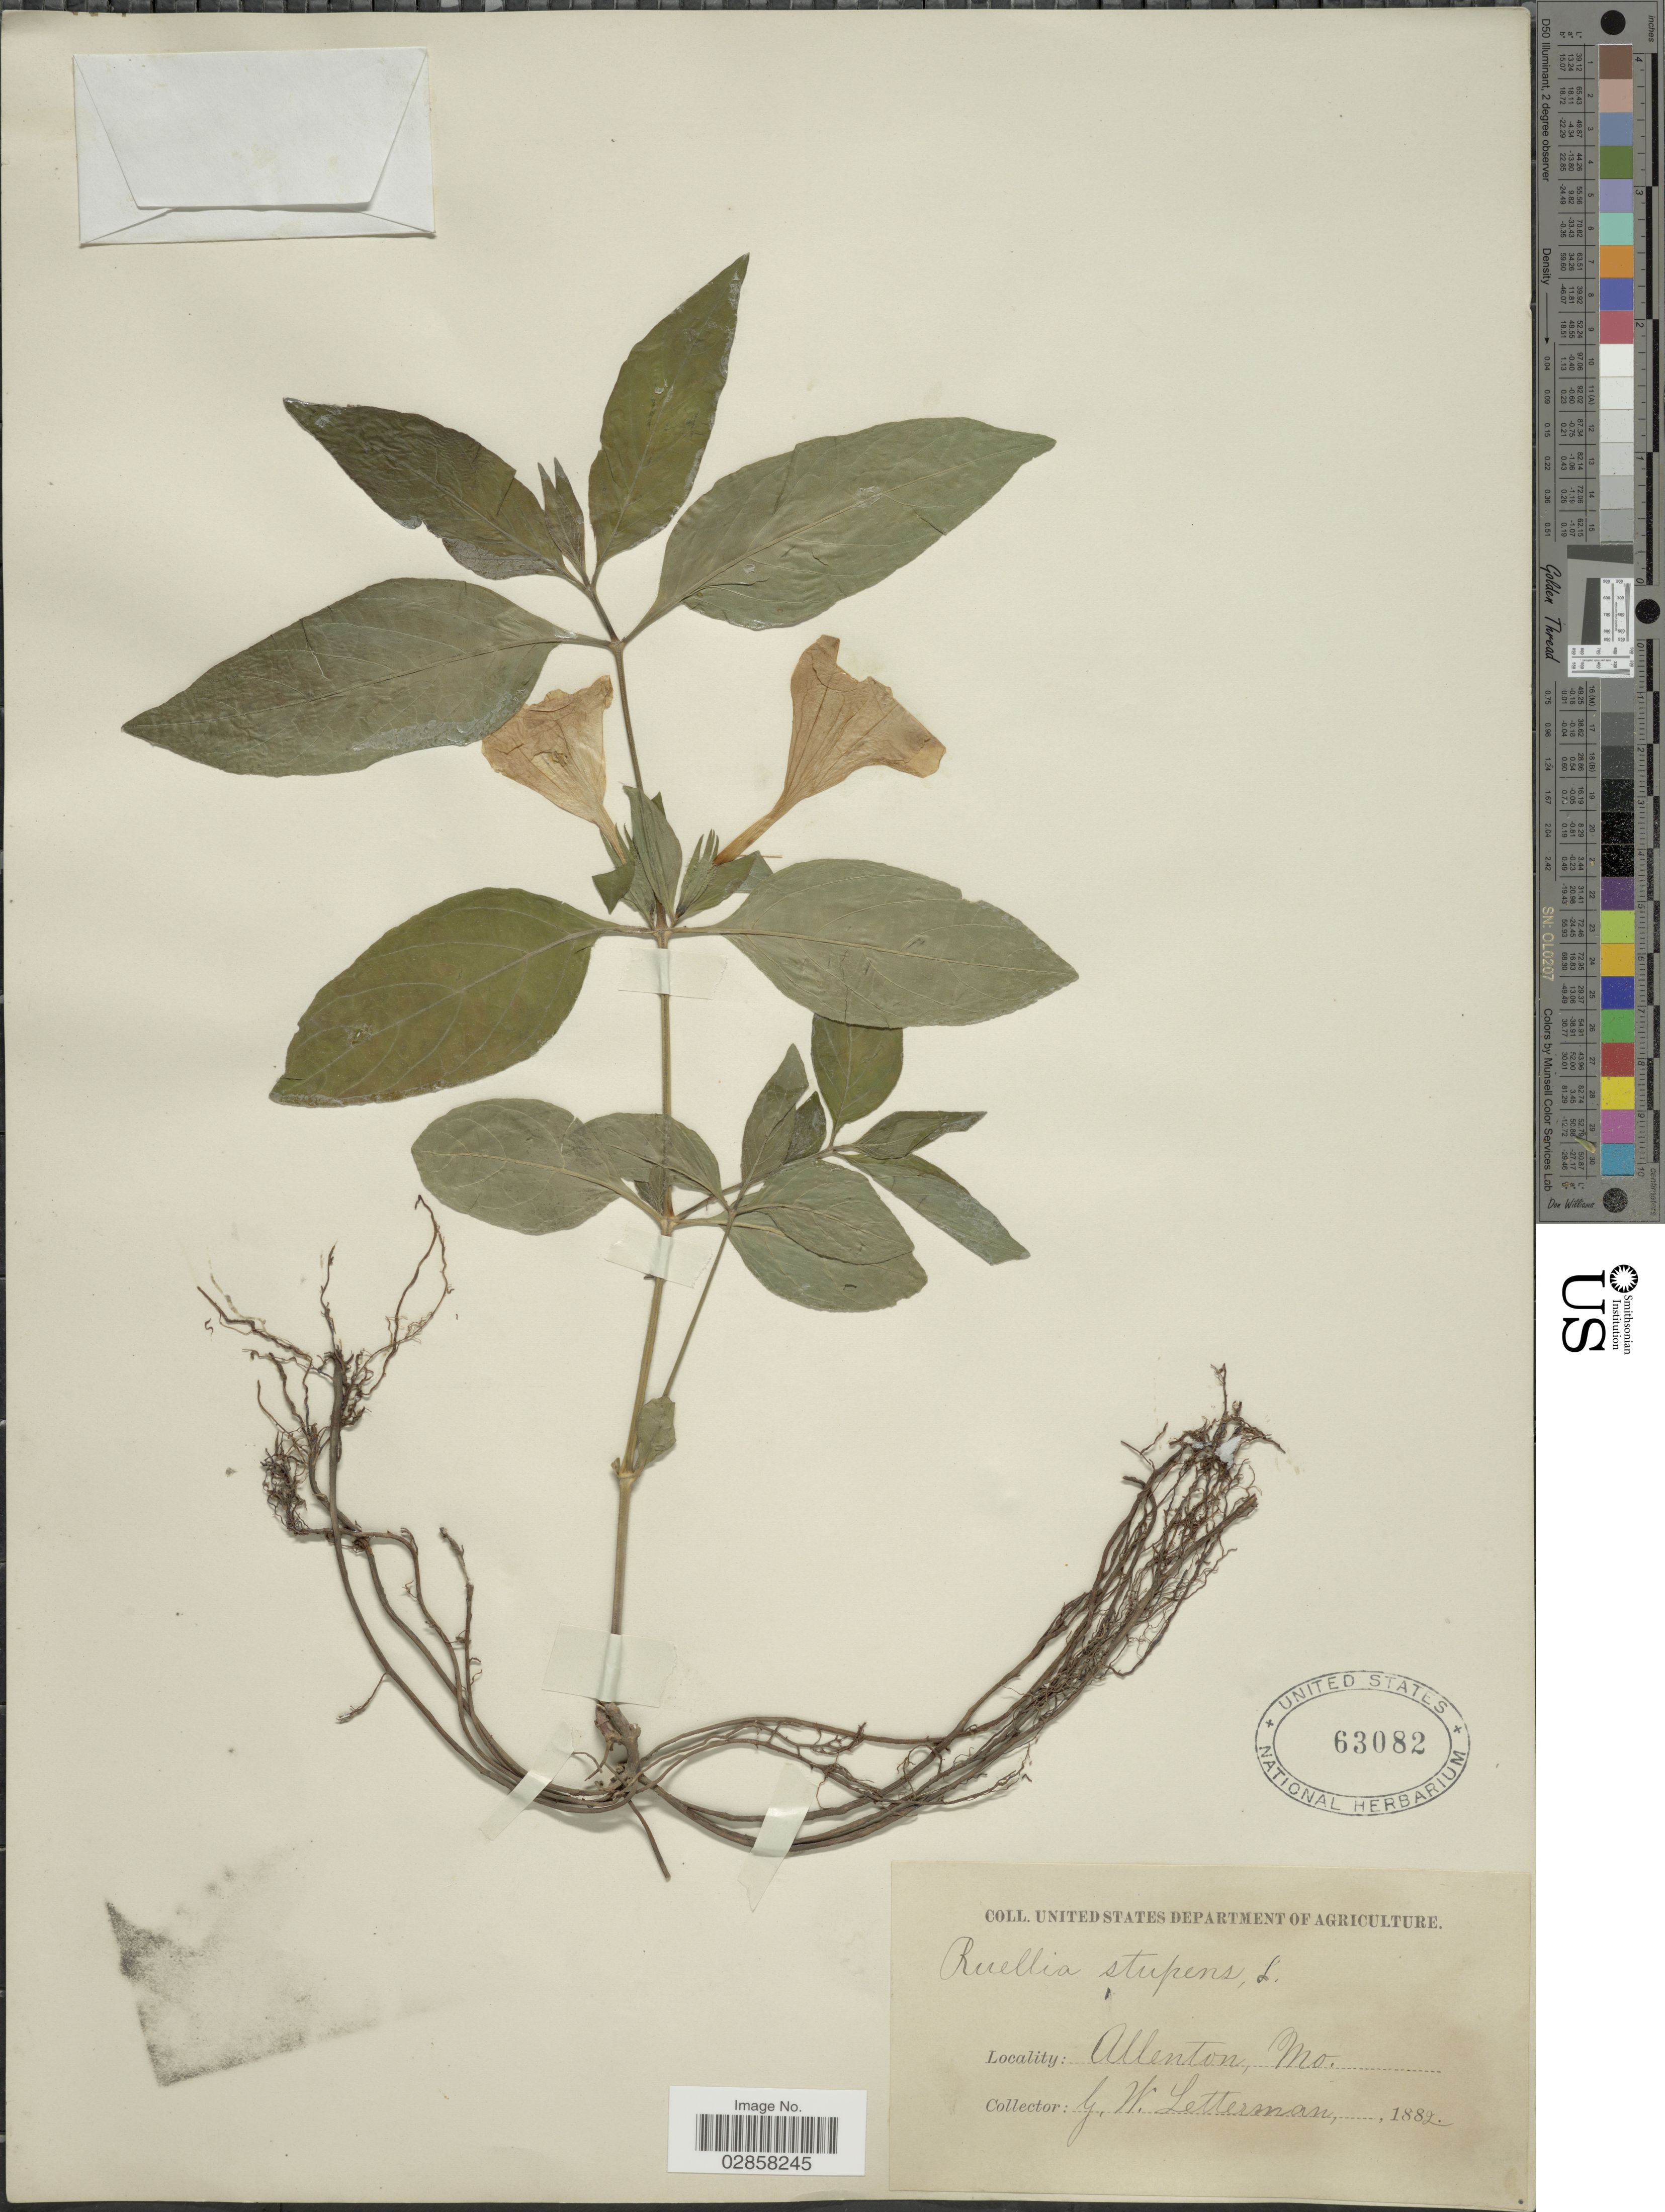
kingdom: Plantae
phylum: Tracheophyta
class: Magnoliopsida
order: Lamiales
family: Acanthaceae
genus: Ruellia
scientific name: Ruellia strepens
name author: L.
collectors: G. W. Letterman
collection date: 1882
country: United States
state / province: Missouri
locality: Allenton.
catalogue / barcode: US 63082